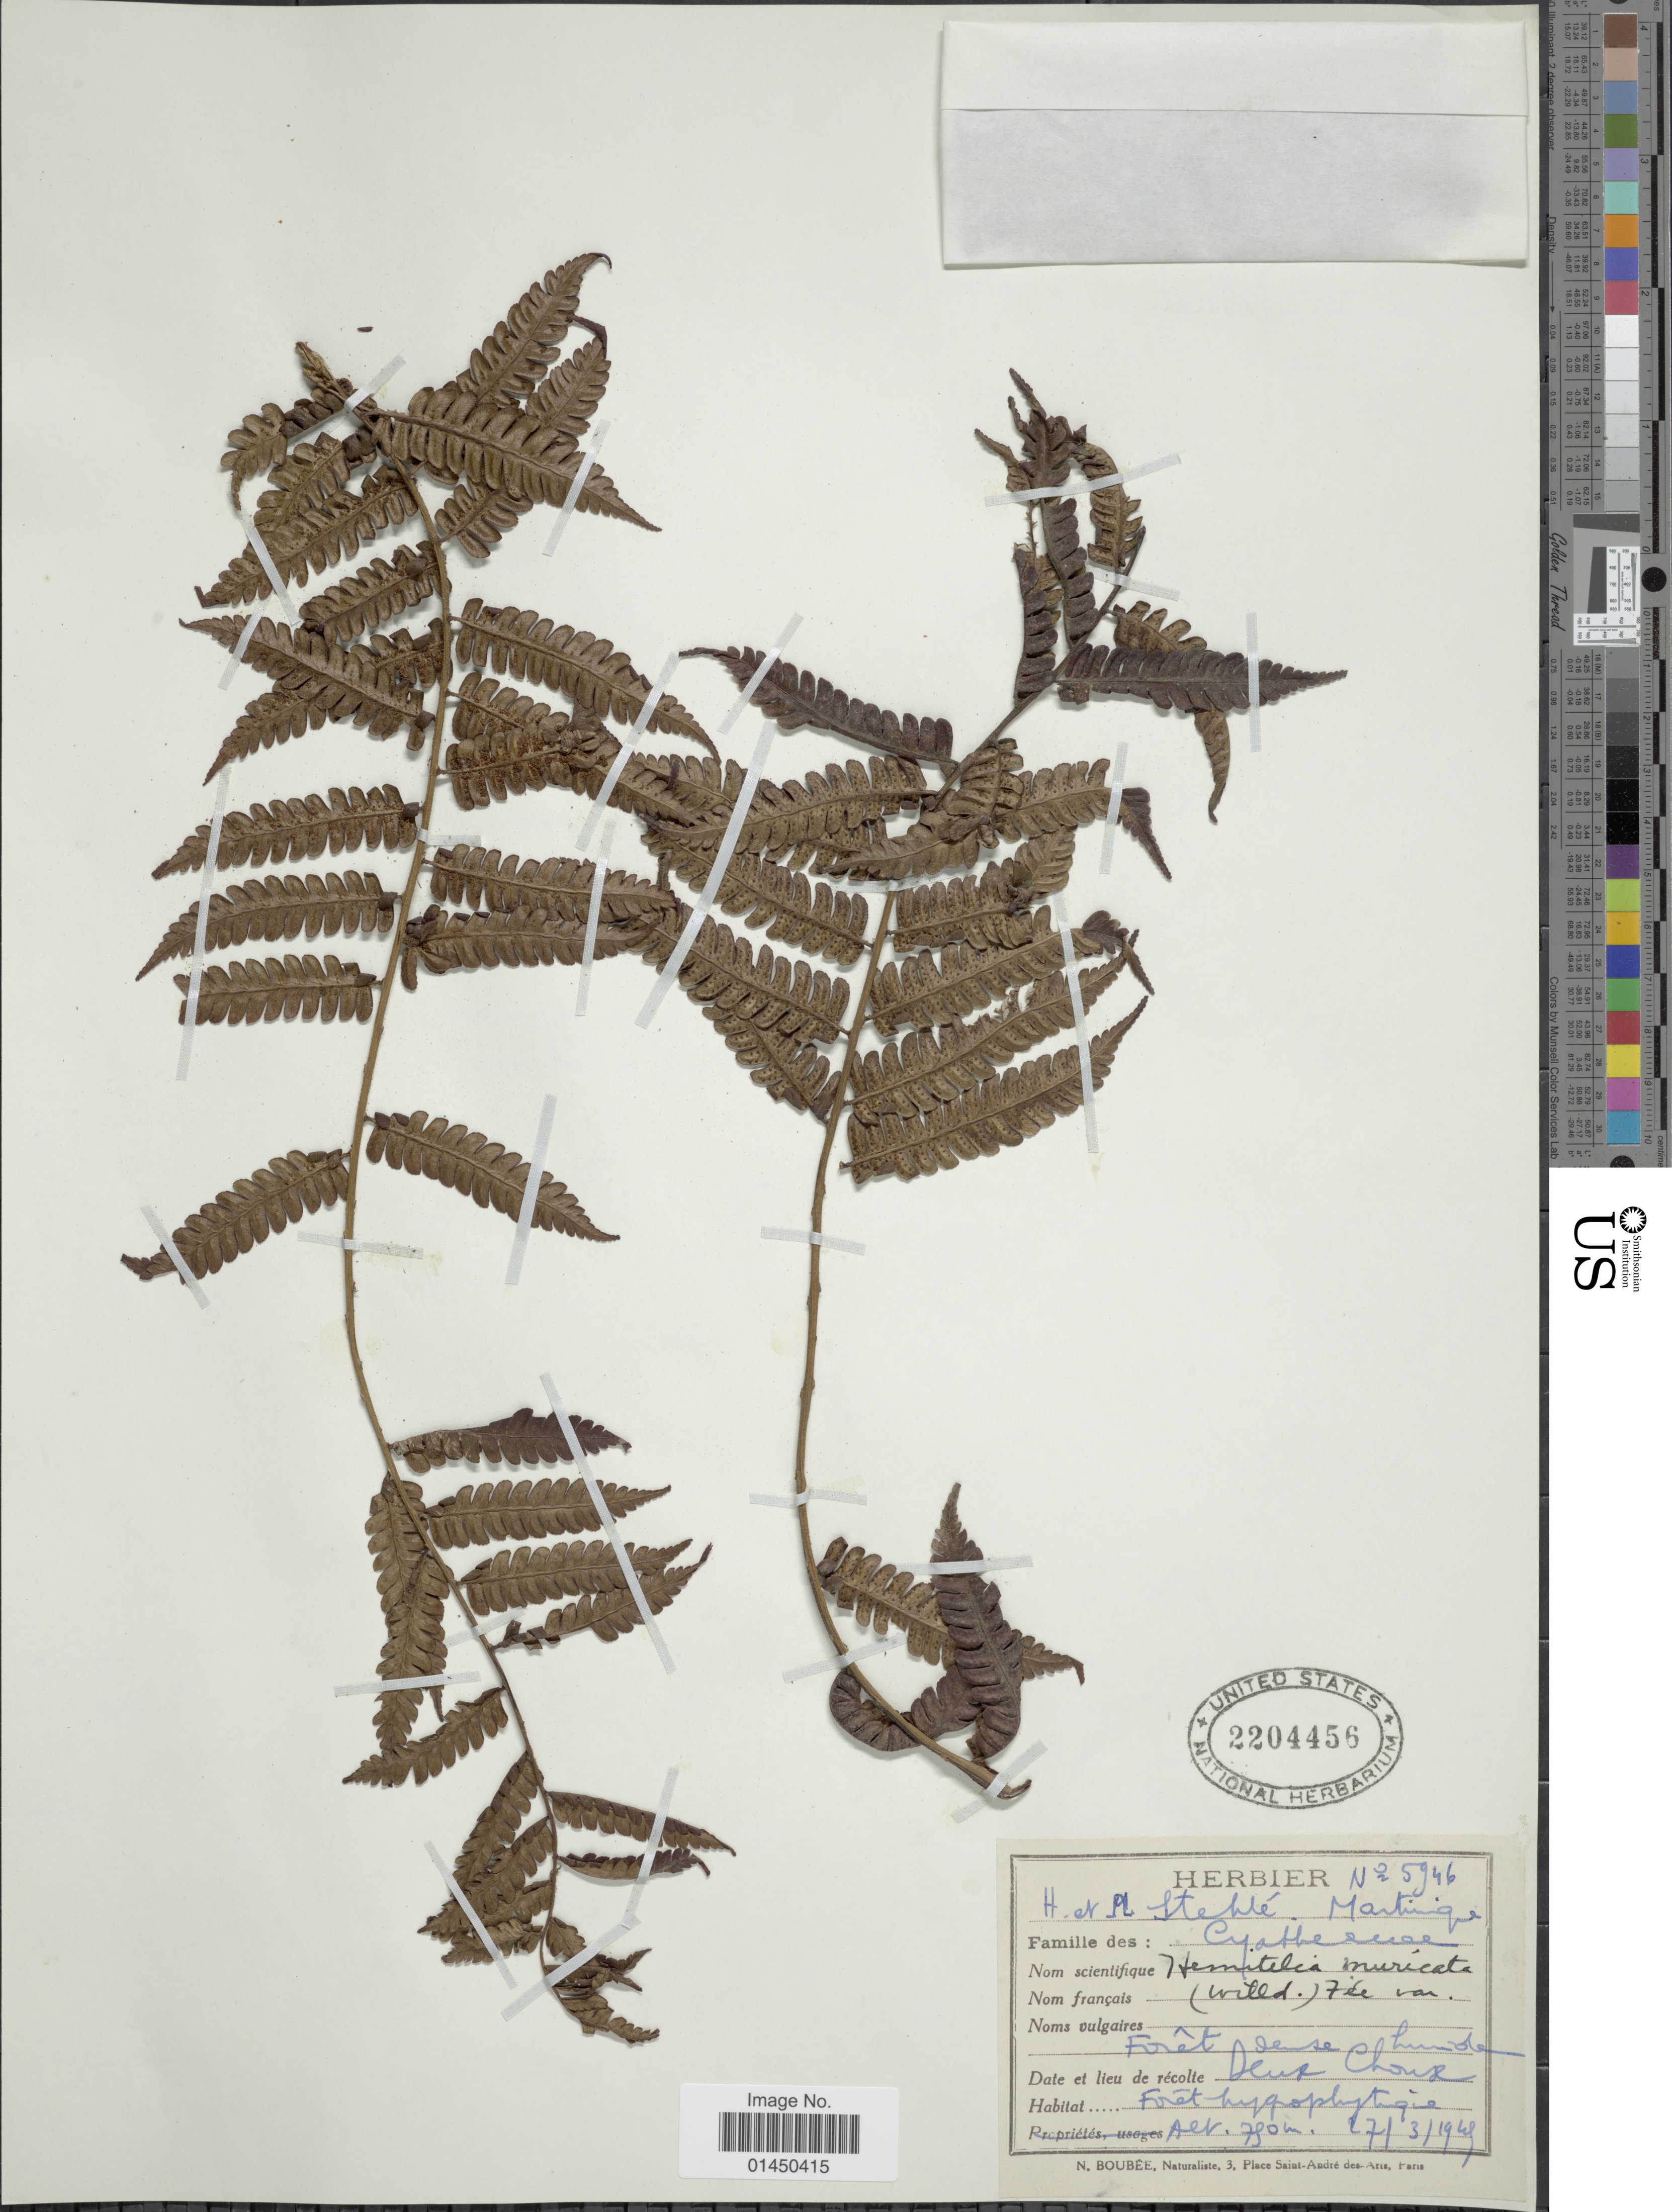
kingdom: Plantae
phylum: Tracheophyta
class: Polypodiopsida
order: Cyatheales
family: Cyatheaceae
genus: Cyathea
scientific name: Cyathea muricata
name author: (Willd.) Fée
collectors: H. Stehlé & M. Stehlé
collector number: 5946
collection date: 1919-03-27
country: Martinique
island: Martinique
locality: Forêt dense humide, Deux Choux.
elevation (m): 790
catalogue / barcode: US 2204456